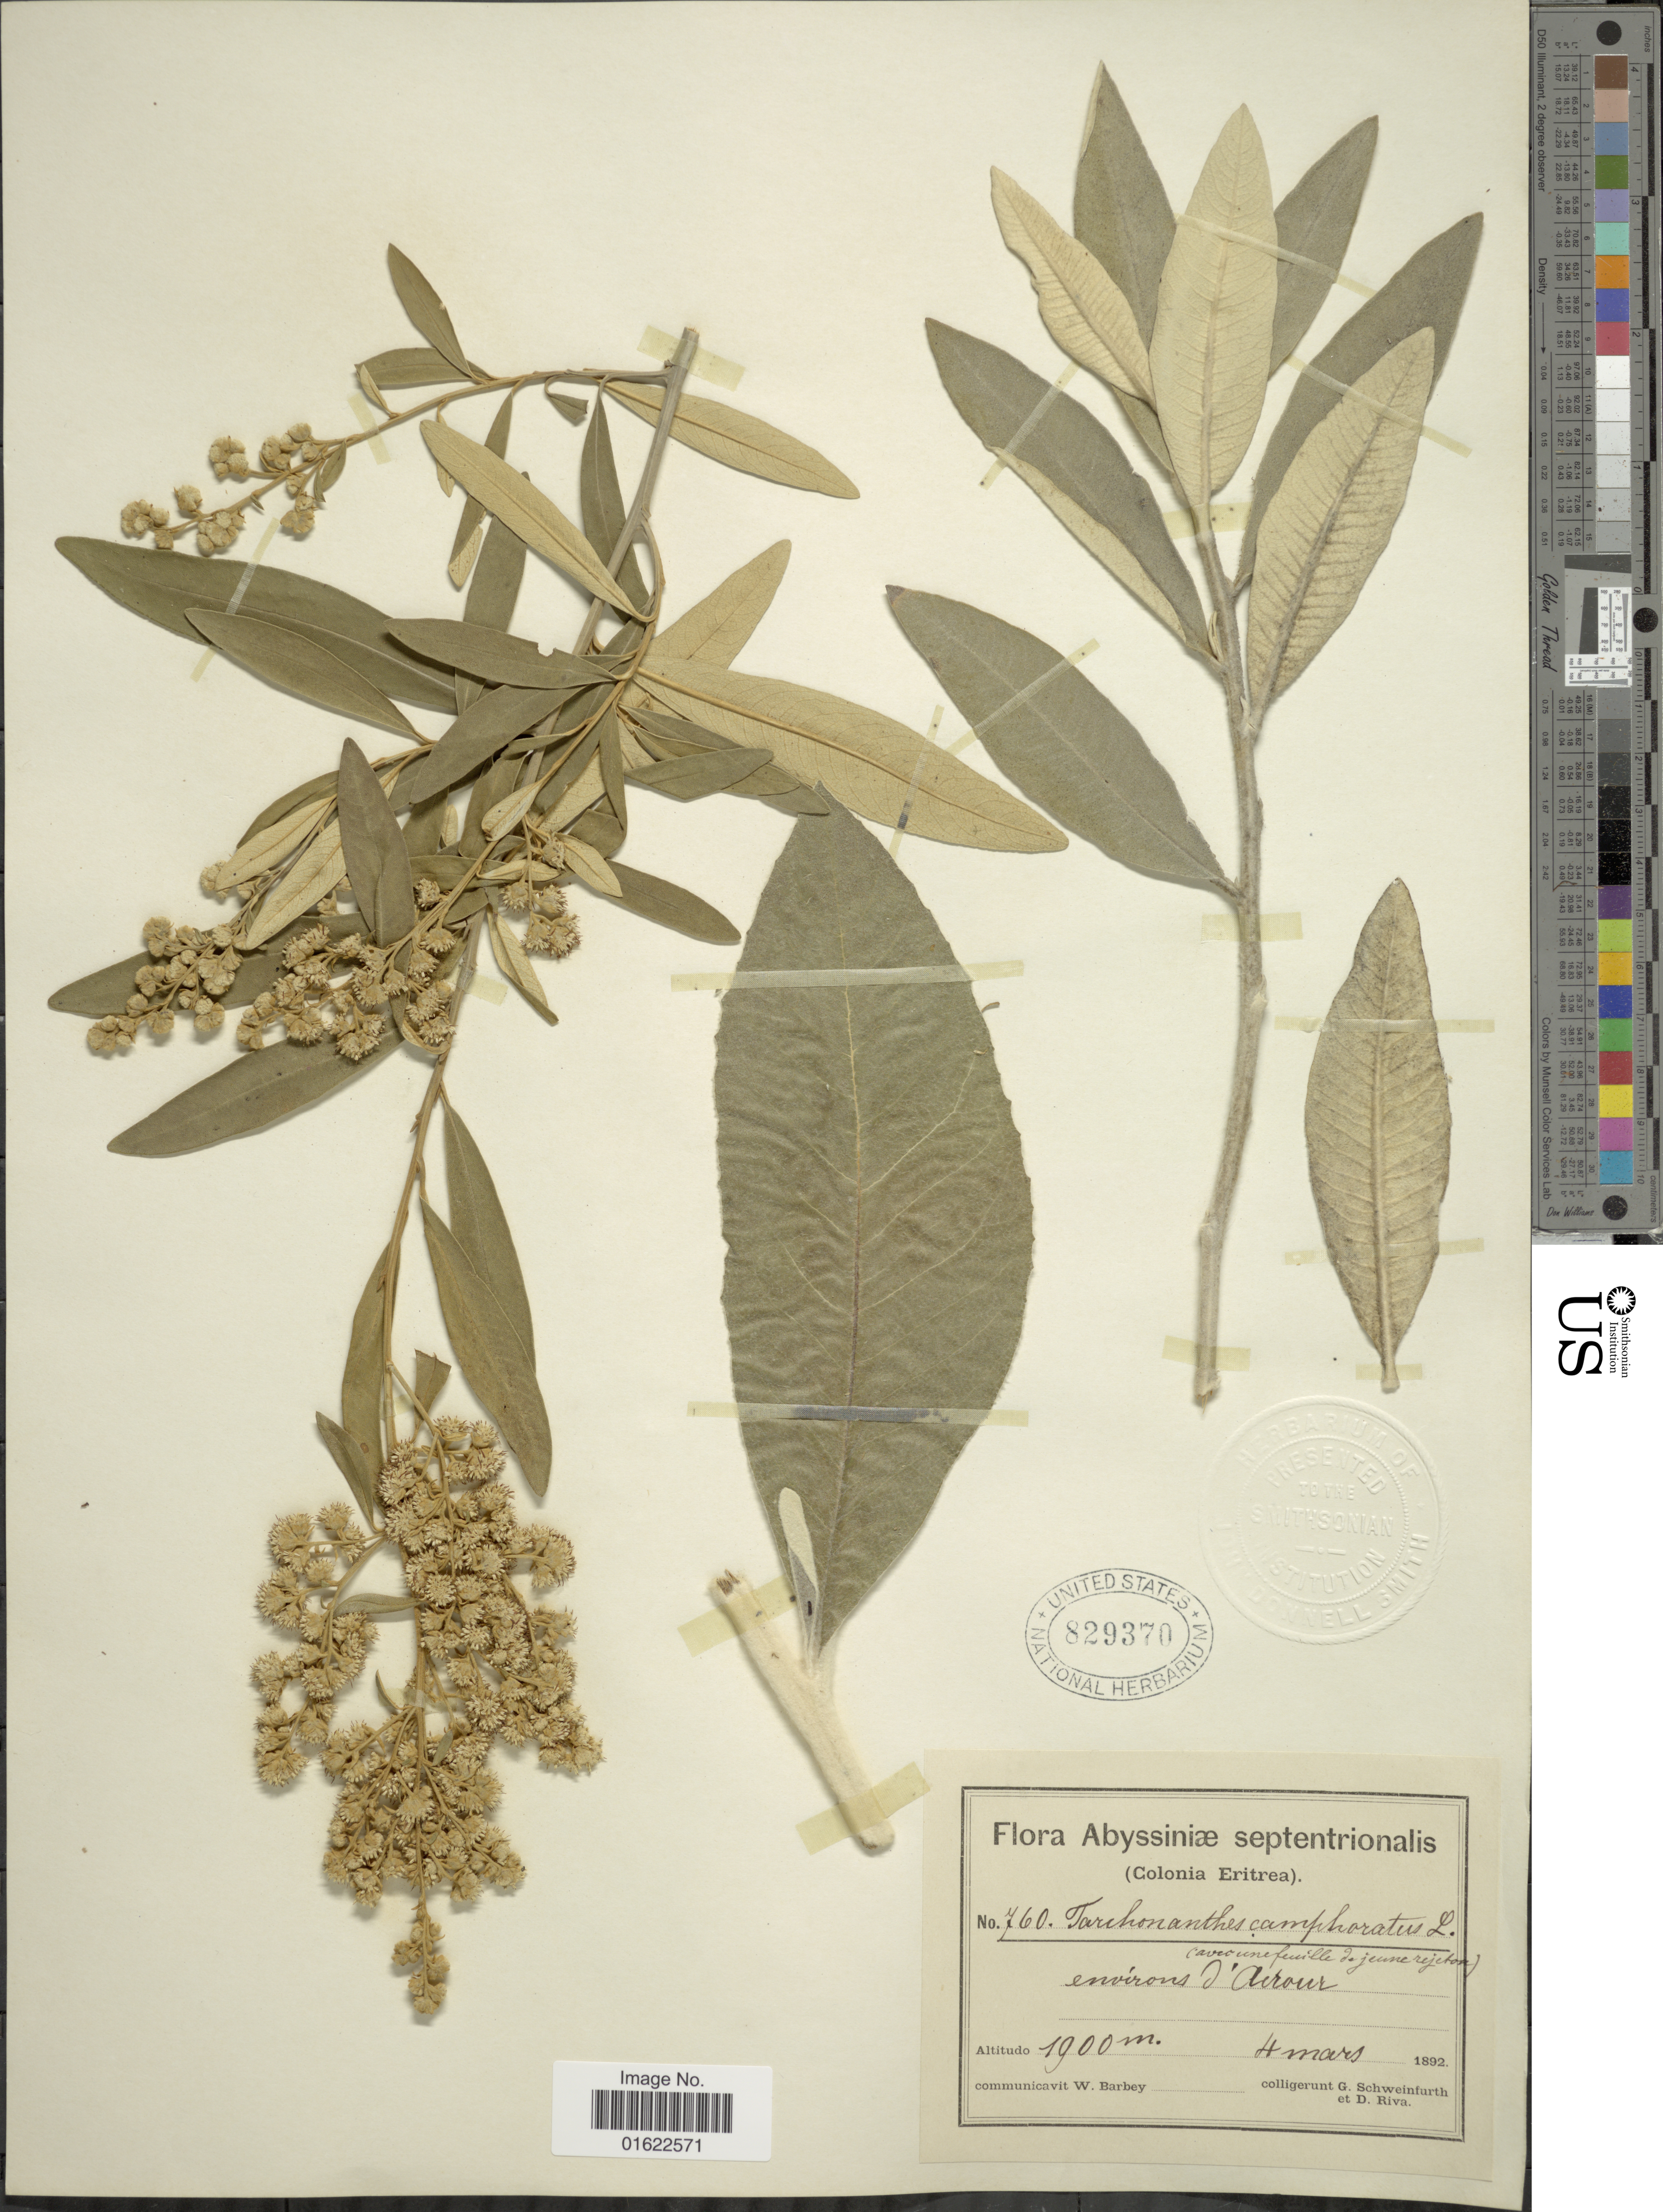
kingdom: Plantae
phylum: Tracheophyta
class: Magnoliopsida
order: Asterales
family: Asteraceae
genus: Tarchonanthus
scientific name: Tarchonanthus camphoratus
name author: L.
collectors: G. A. Schweinfurth (herbarium) & D. Riva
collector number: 760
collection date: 1892-03-04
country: Eritrea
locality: Abyssiniae septentrionalis, environs d'Airour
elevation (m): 1900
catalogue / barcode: US 829370